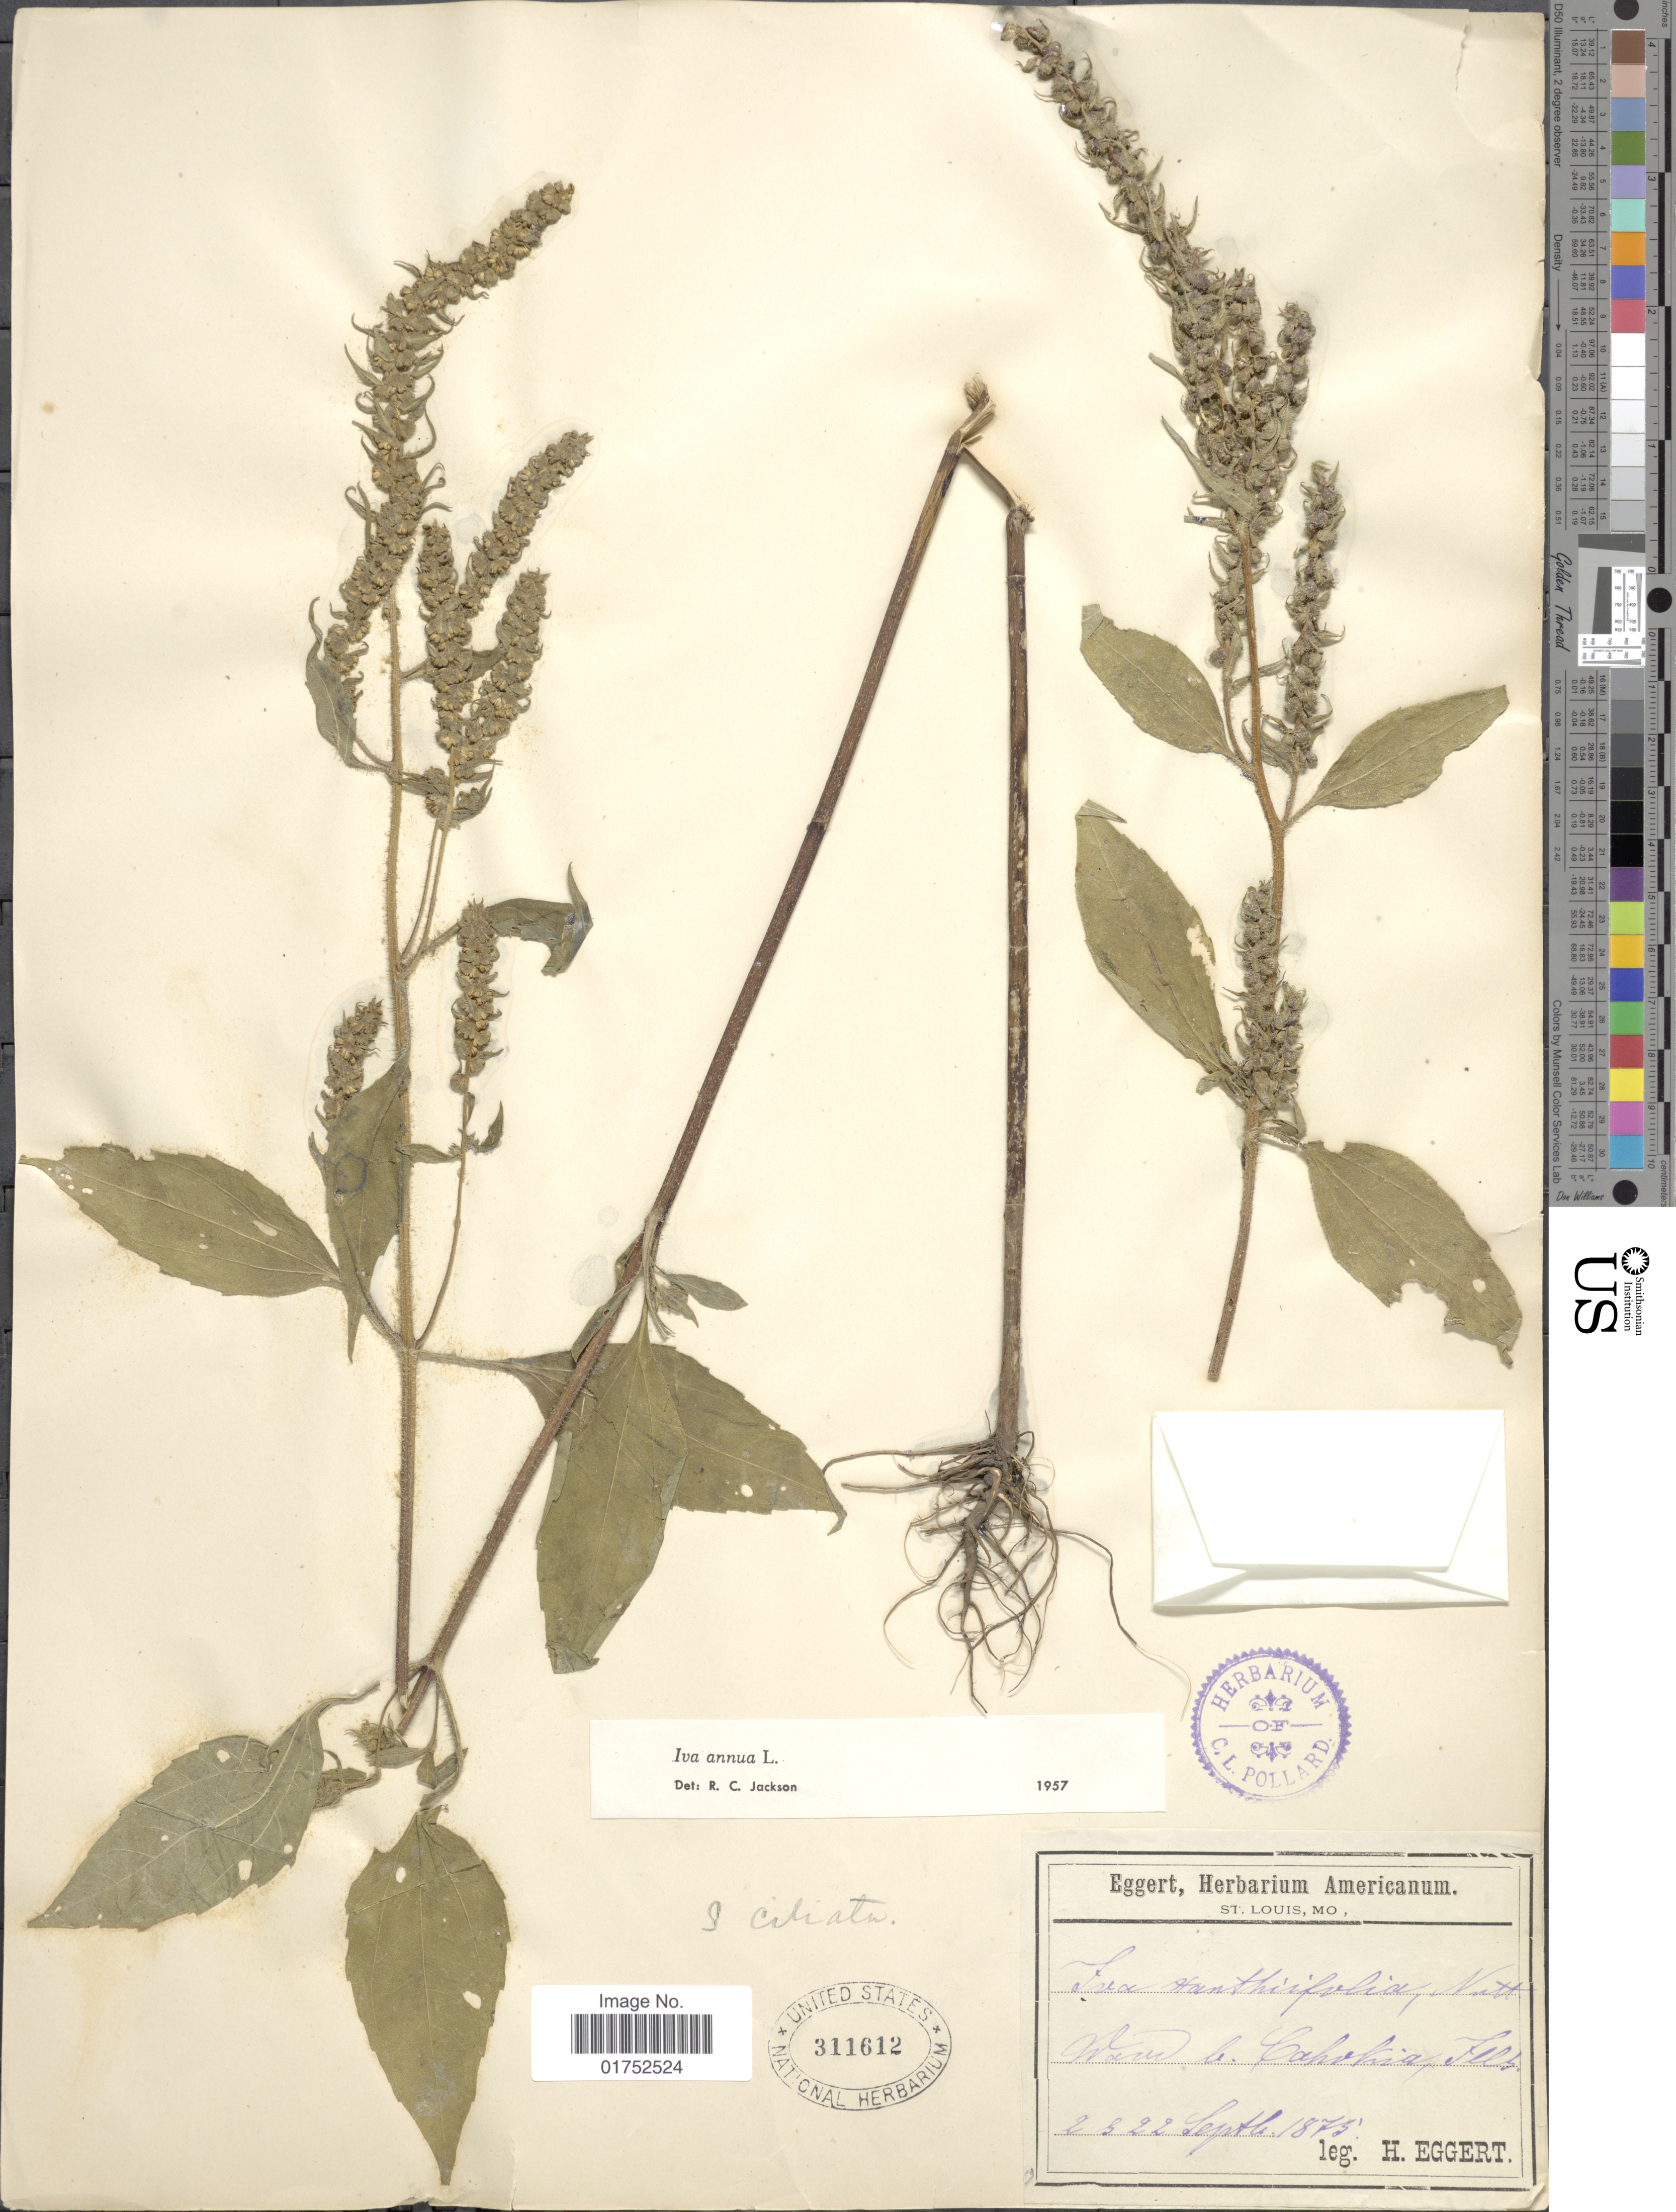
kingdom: Plantae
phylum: Tracheophyta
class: Magnoliopsida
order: Asterales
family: Asteraceae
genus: Iva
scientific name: Iva annua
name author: L.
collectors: H. Eggert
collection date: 1875-09-22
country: United States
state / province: Illinois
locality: Wood b. Cahokia [Wood by Cahokia]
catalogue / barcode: US 311612